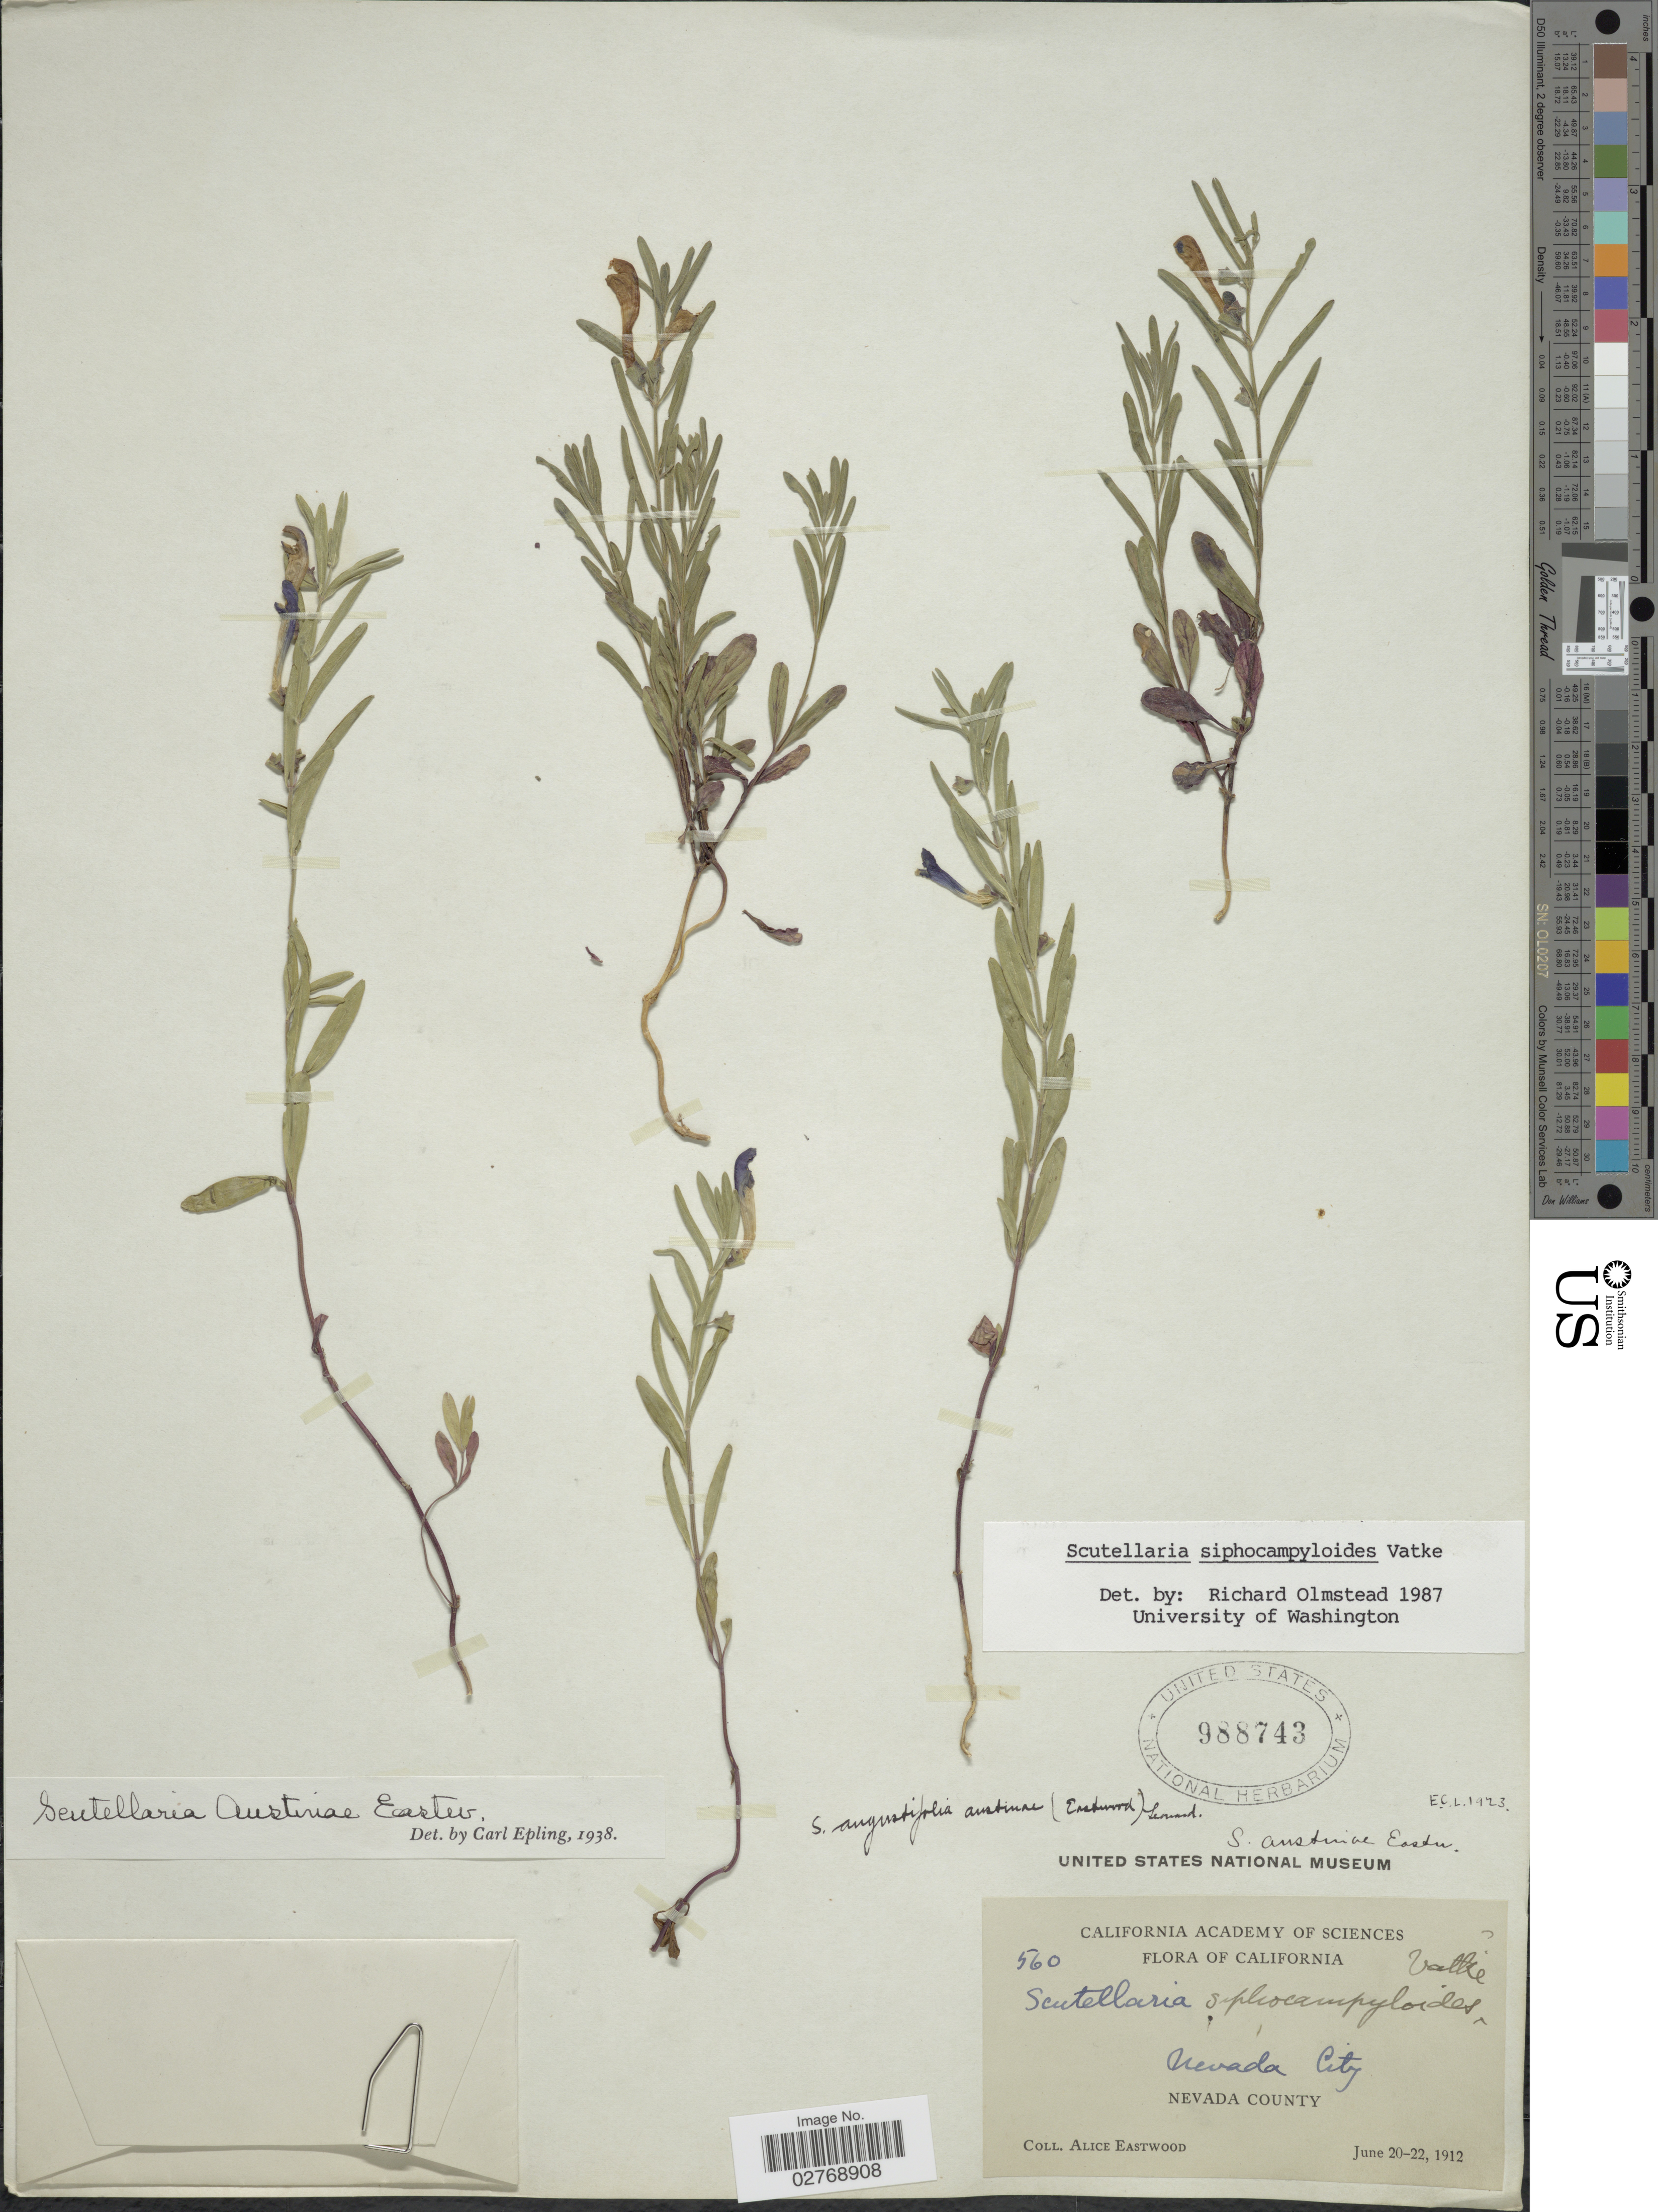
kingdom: Plantae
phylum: Tracheophyta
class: Magnoliopsida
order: Lamiales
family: Lamiaceae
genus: Scutellaria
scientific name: Scutellaria siphocampyloides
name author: Vatke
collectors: A. Eastwood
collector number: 560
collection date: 1912-06-20/1912-06-22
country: United States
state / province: California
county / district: Nevada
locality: Nevada City. Nevada County.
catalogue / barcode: US 988743